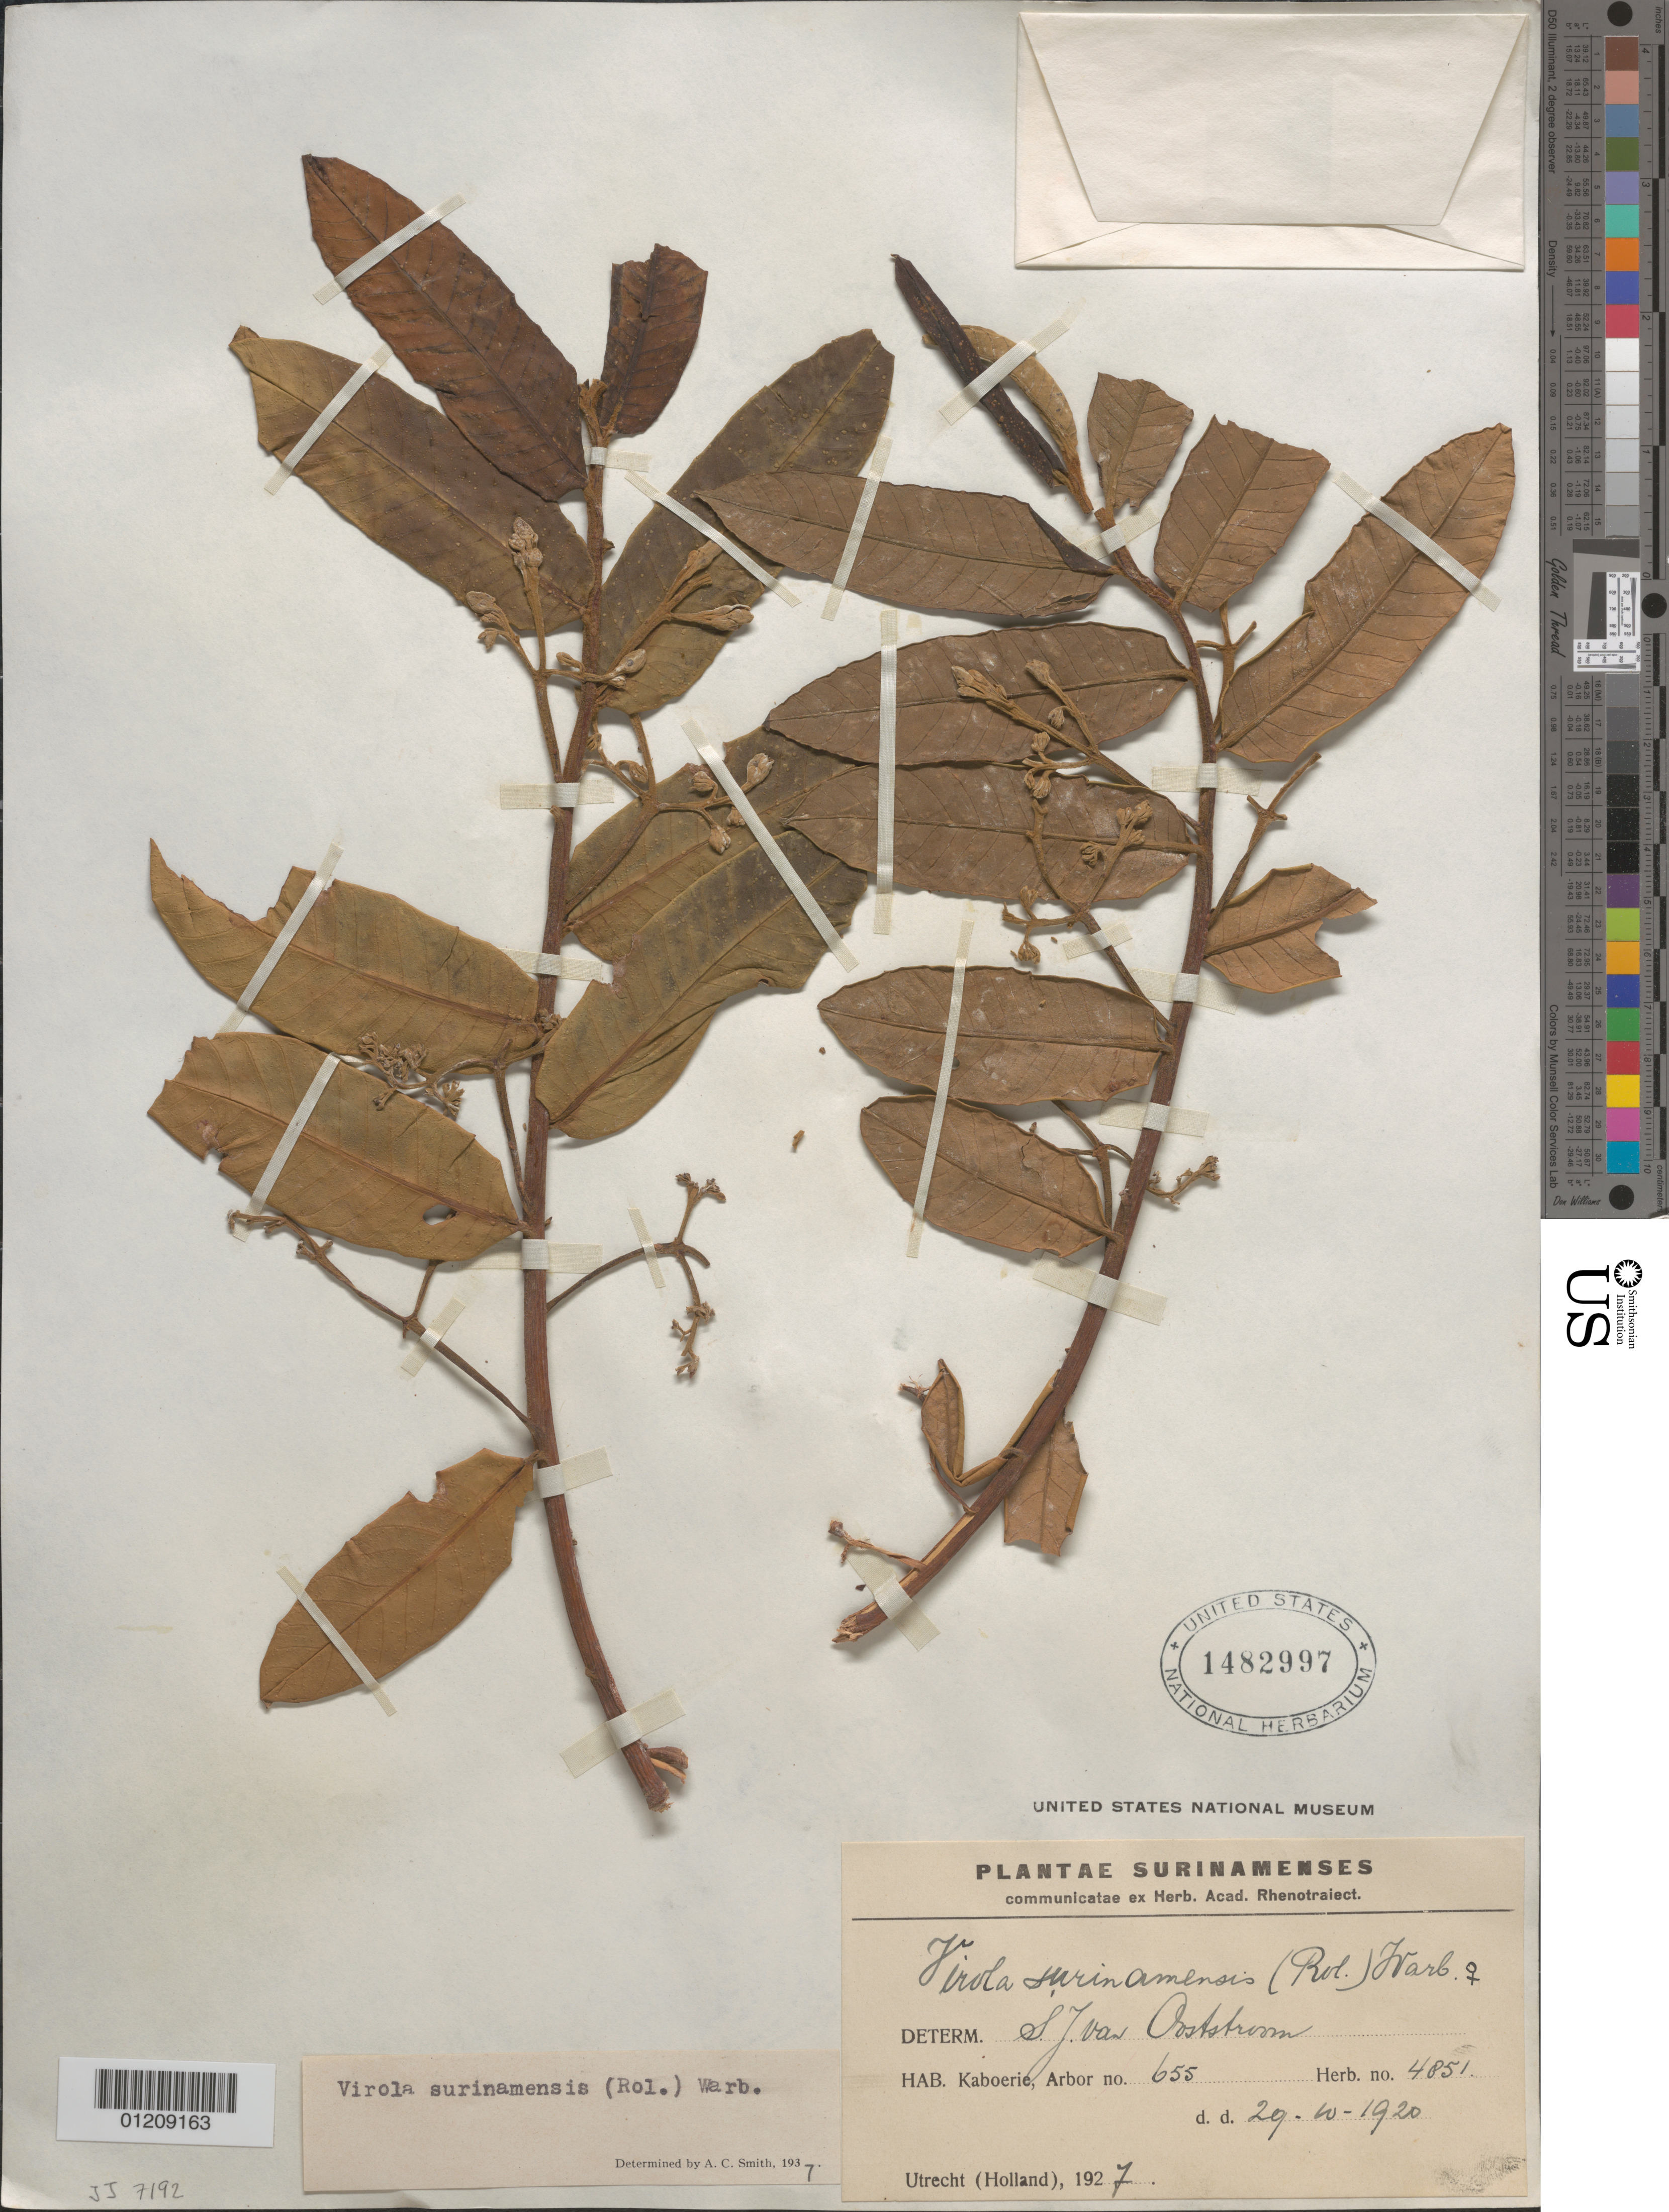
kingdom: Plantae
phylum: Tracheophyta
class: Magnoliopsida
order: Magnoliales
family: Myristicaceae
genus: Virola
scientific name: Virola surinamensis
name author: (Rol.) Warb.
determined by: Smith, A. C.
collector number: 4851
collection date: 1927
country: Suriname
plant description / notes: Arbor no. 655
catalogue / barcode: US 1482997